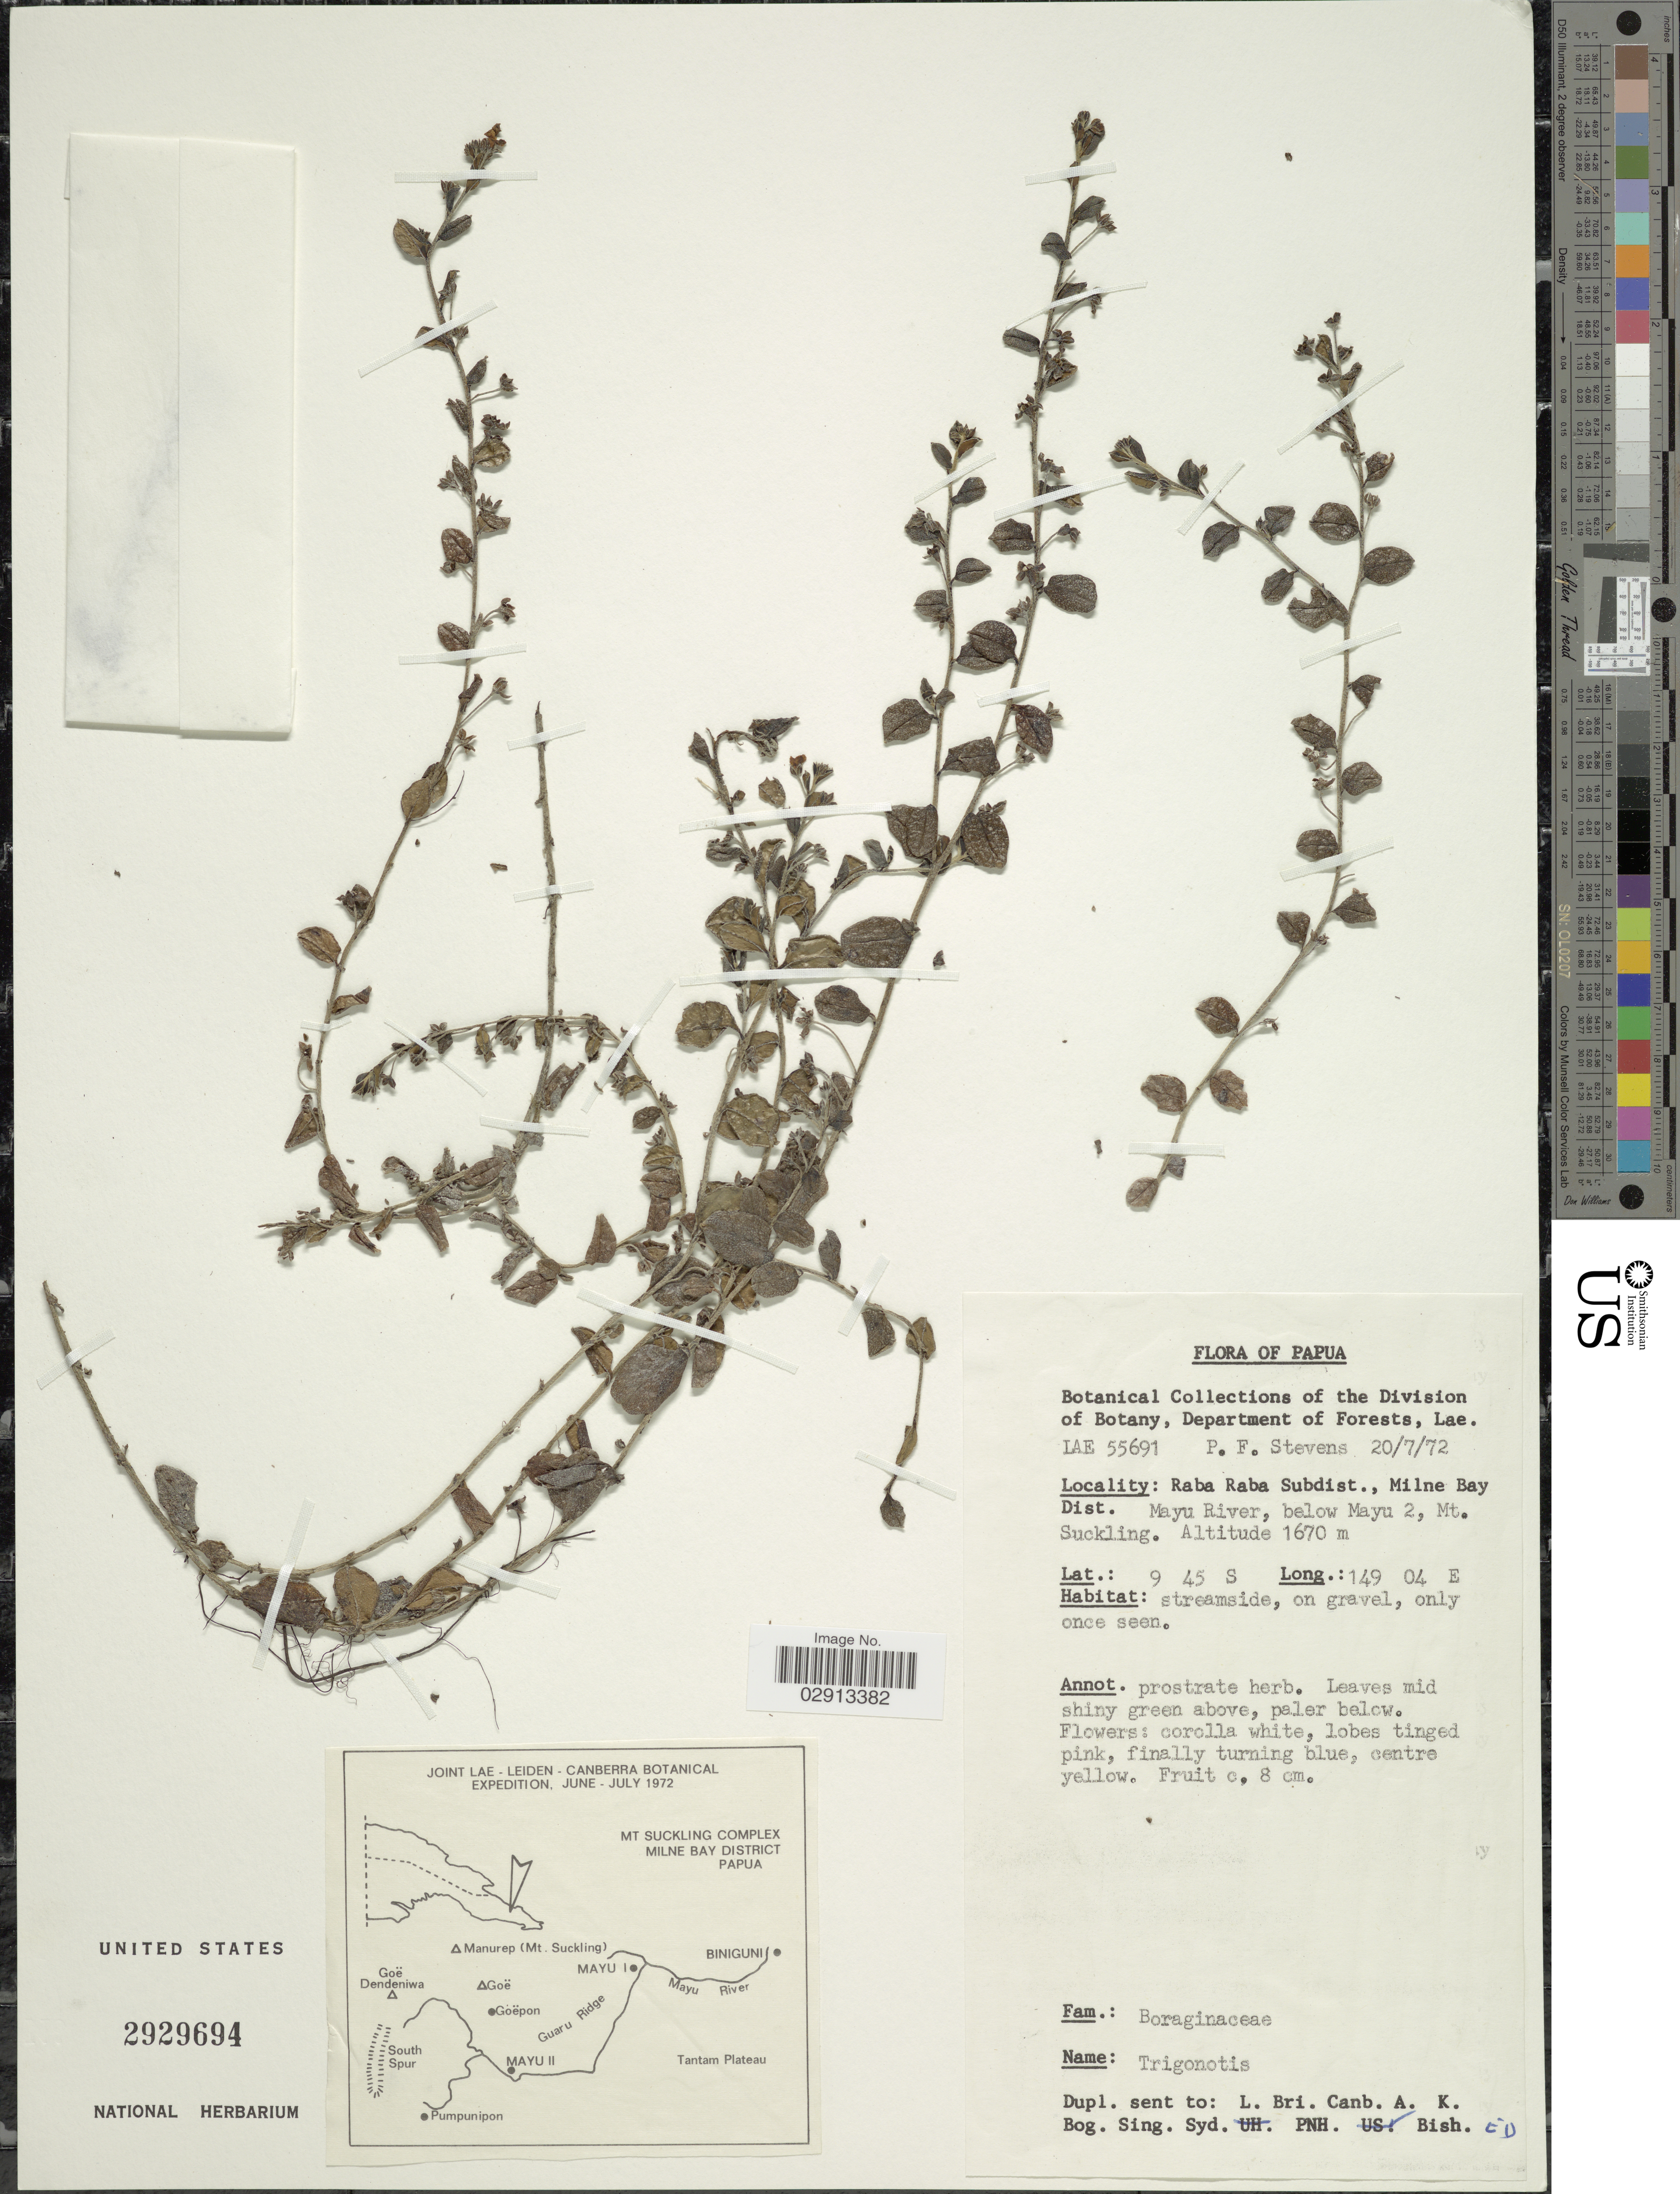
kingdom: Plantae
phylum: Tracheophyta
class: Magnoliopsida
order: Boraginales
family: Boraginaceae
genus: Trigonotis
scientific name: Trigonotis sp.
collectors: P. F. Stevens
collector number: Lae 55691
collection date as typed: Transcribed d/m/y: 20/7/72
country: Papua New Guinea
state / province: Milne Bay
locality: Papua. Raba Raba Subdist., Milne Bay Dist. Mayu River, below Mayu 2, Mt. Suckling.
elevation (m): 1670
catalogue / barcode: US 2929694